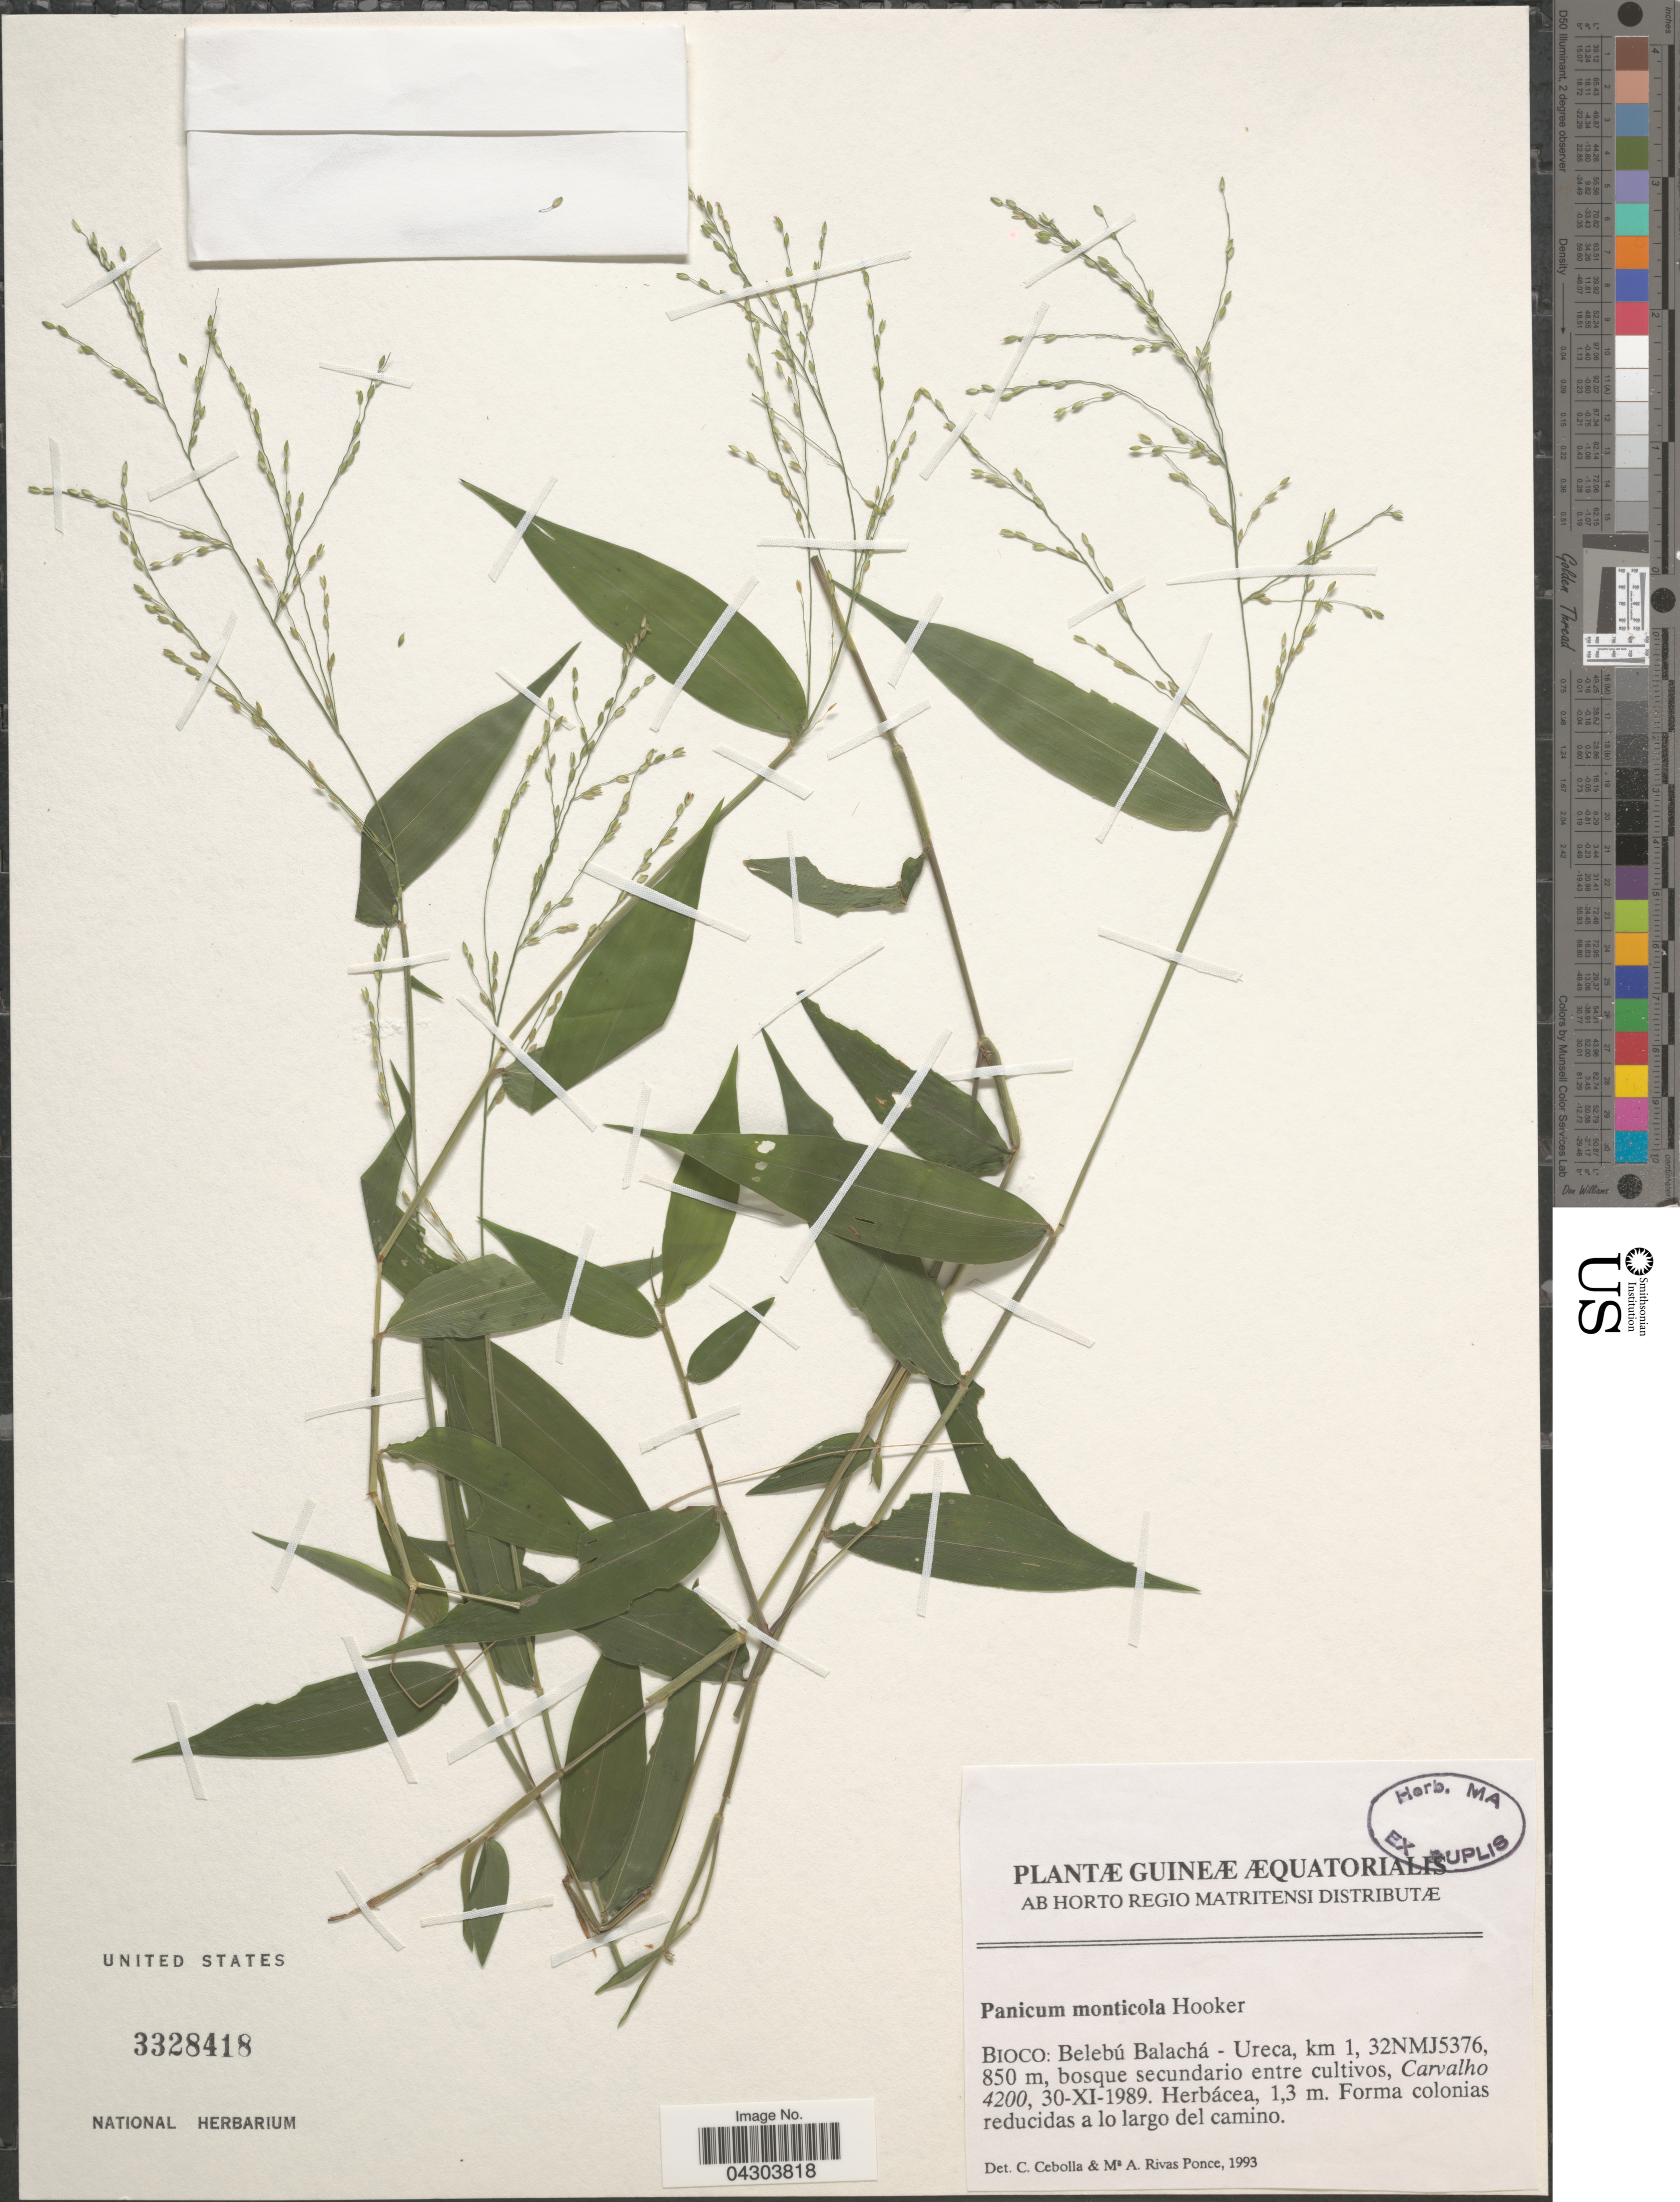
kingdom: Plantae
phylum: Tracheophyta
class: Liliopsida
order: Poales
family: Poaceae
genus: Panicum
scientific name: Panicum monticola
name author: Hillebr.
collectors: Carvalho, --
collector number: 4200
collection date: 1989-11-30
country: Equatorial Guinea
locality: Guineæ Æquatorialis. Bioco: Belebú Balachá - Ureca, km 1, 32NMJ5376.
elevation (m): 850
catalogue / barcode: US 3328418